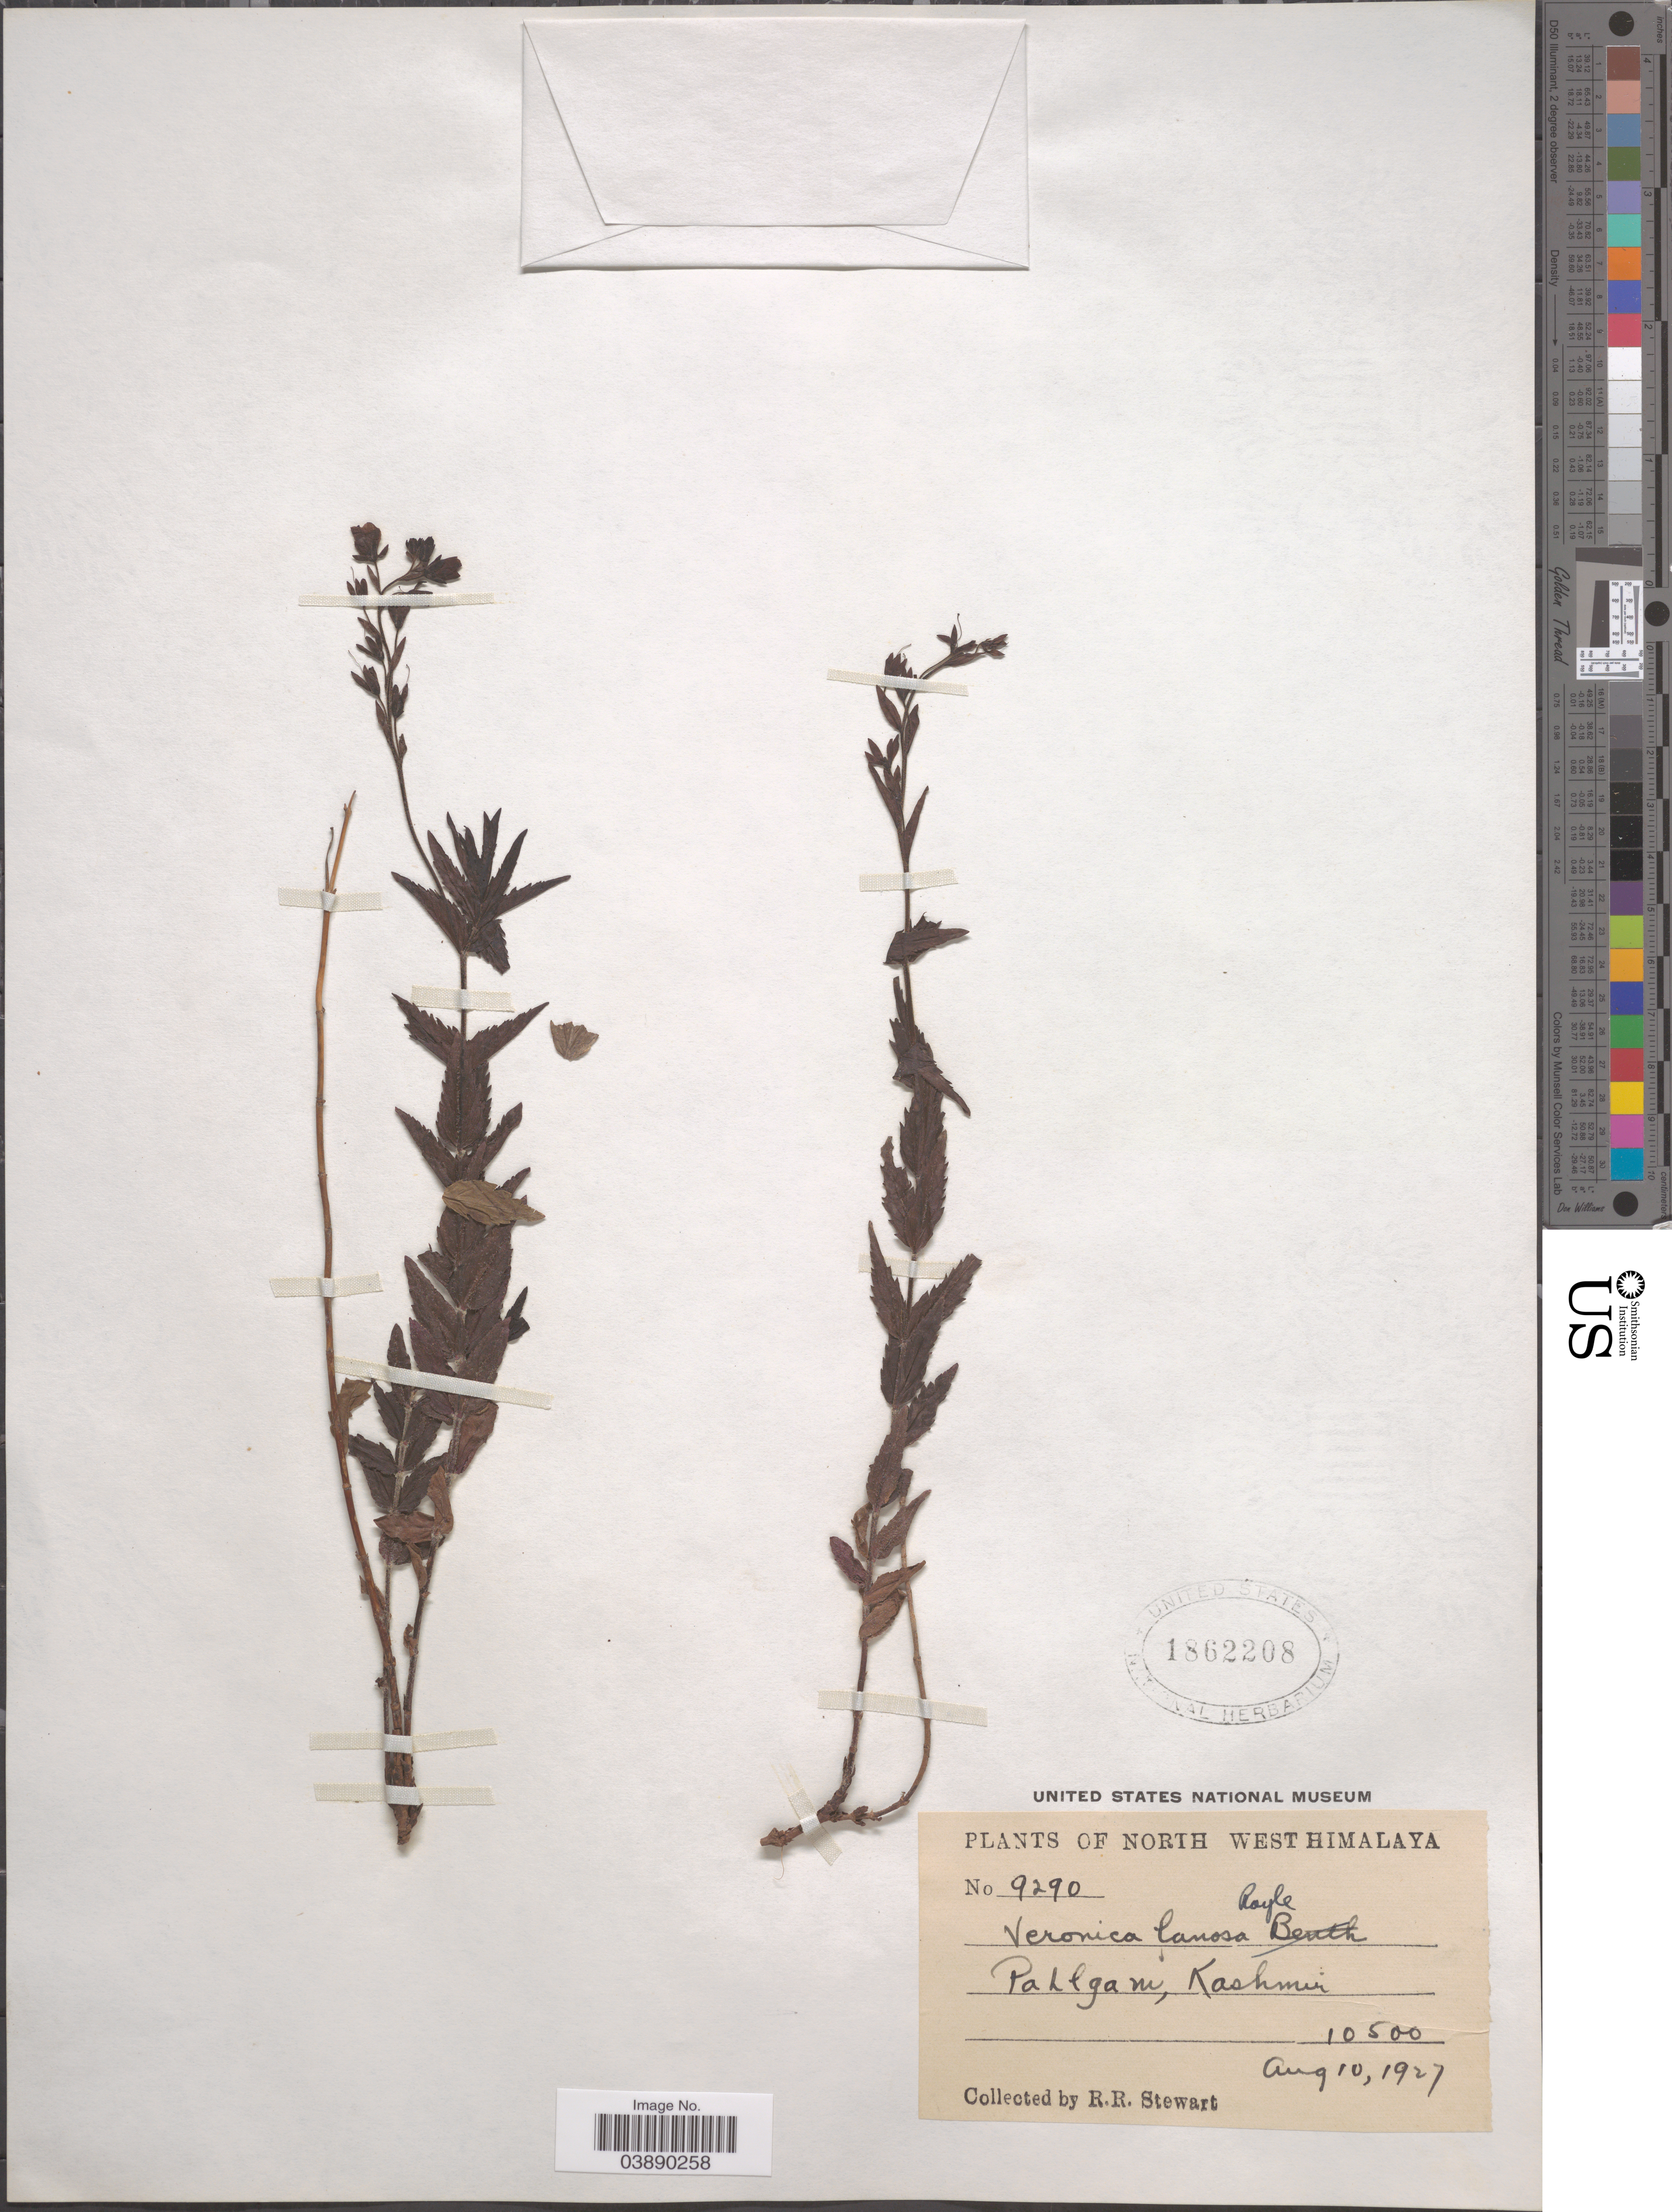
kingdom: Plantae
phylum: Tracheophyta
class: Magnoliopsida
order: Lamiales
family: Plantaginaceae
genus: Veronica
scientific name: Veronica lanosa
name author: Royle ex Benth.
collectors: R. Stewart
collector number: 9290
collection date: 1927-08-10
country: India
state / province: Jammu and Kashmir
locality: North West Himalaya. Pahlagani.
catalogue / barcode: US 1862208